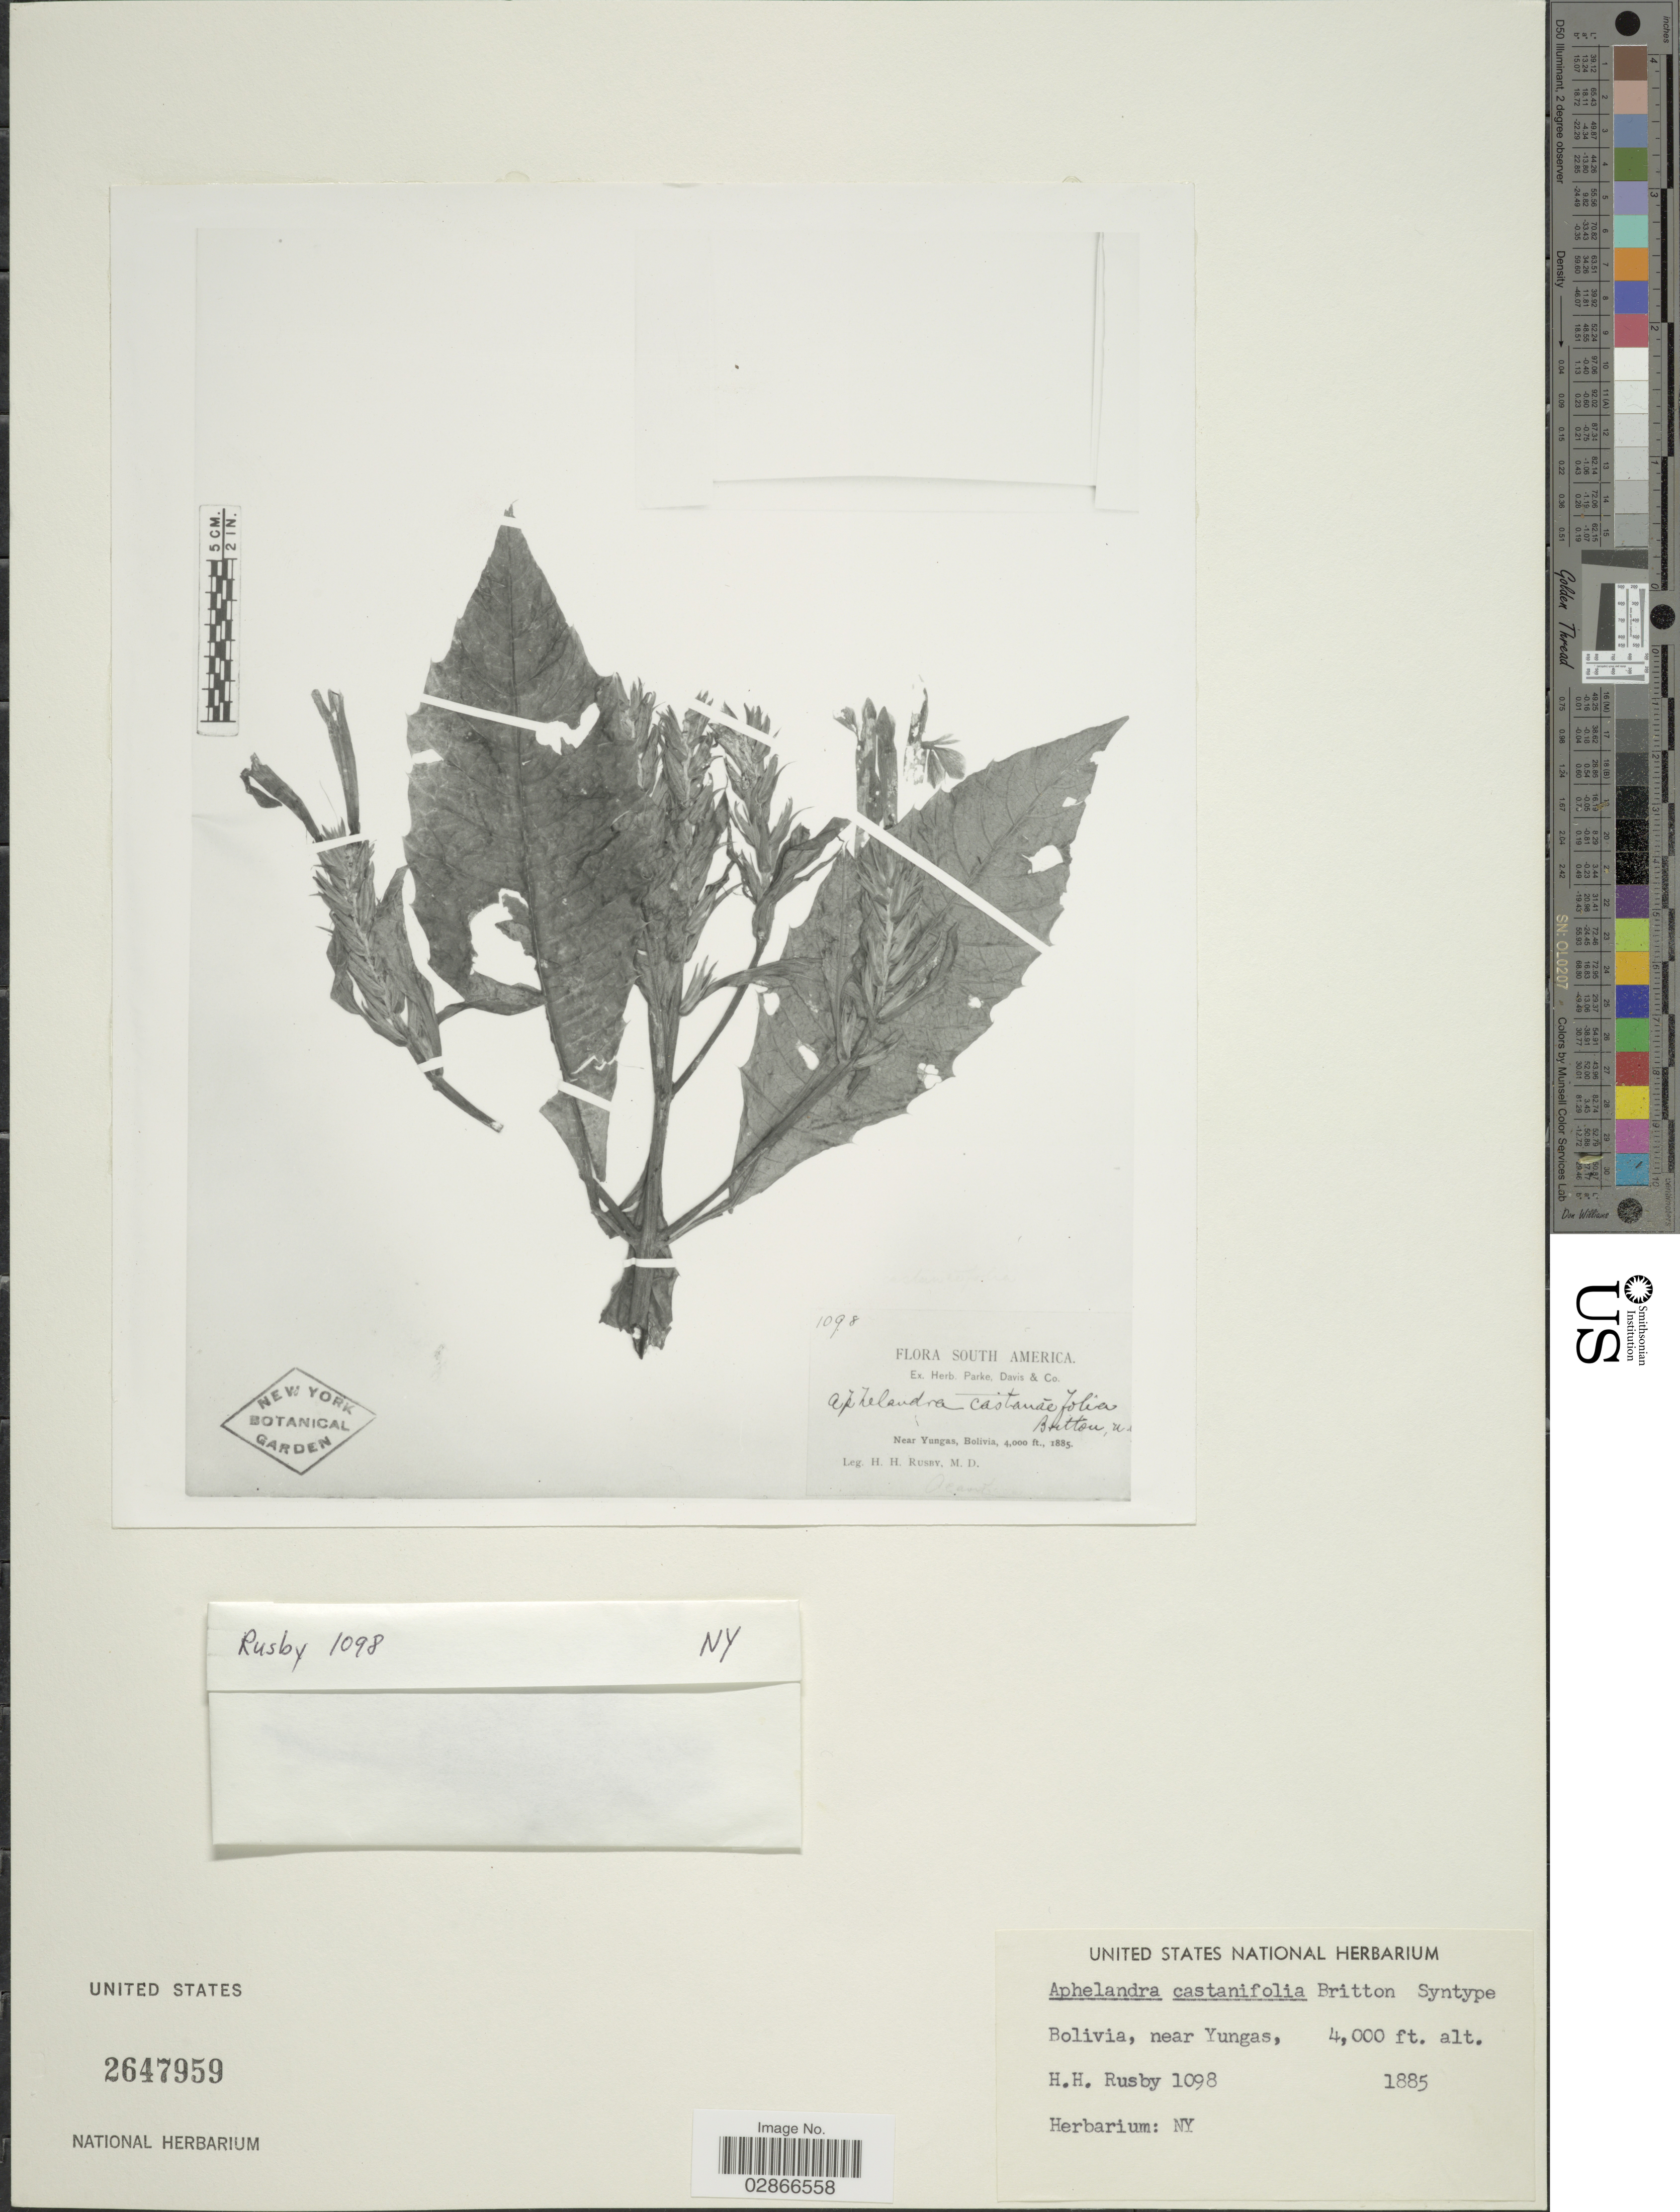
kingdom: Plantae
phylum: Tracheophyta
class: Magnoliopsida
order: Lamiales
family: Acanthaceae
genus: Aphelandra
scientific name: Aphelandra castanaefolia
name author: Britton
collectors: H. H. Rusby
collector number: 1098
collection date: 1885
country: Bolivia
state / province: La Paz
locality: Near Yungas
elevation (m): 1219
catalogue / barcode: US 2647959